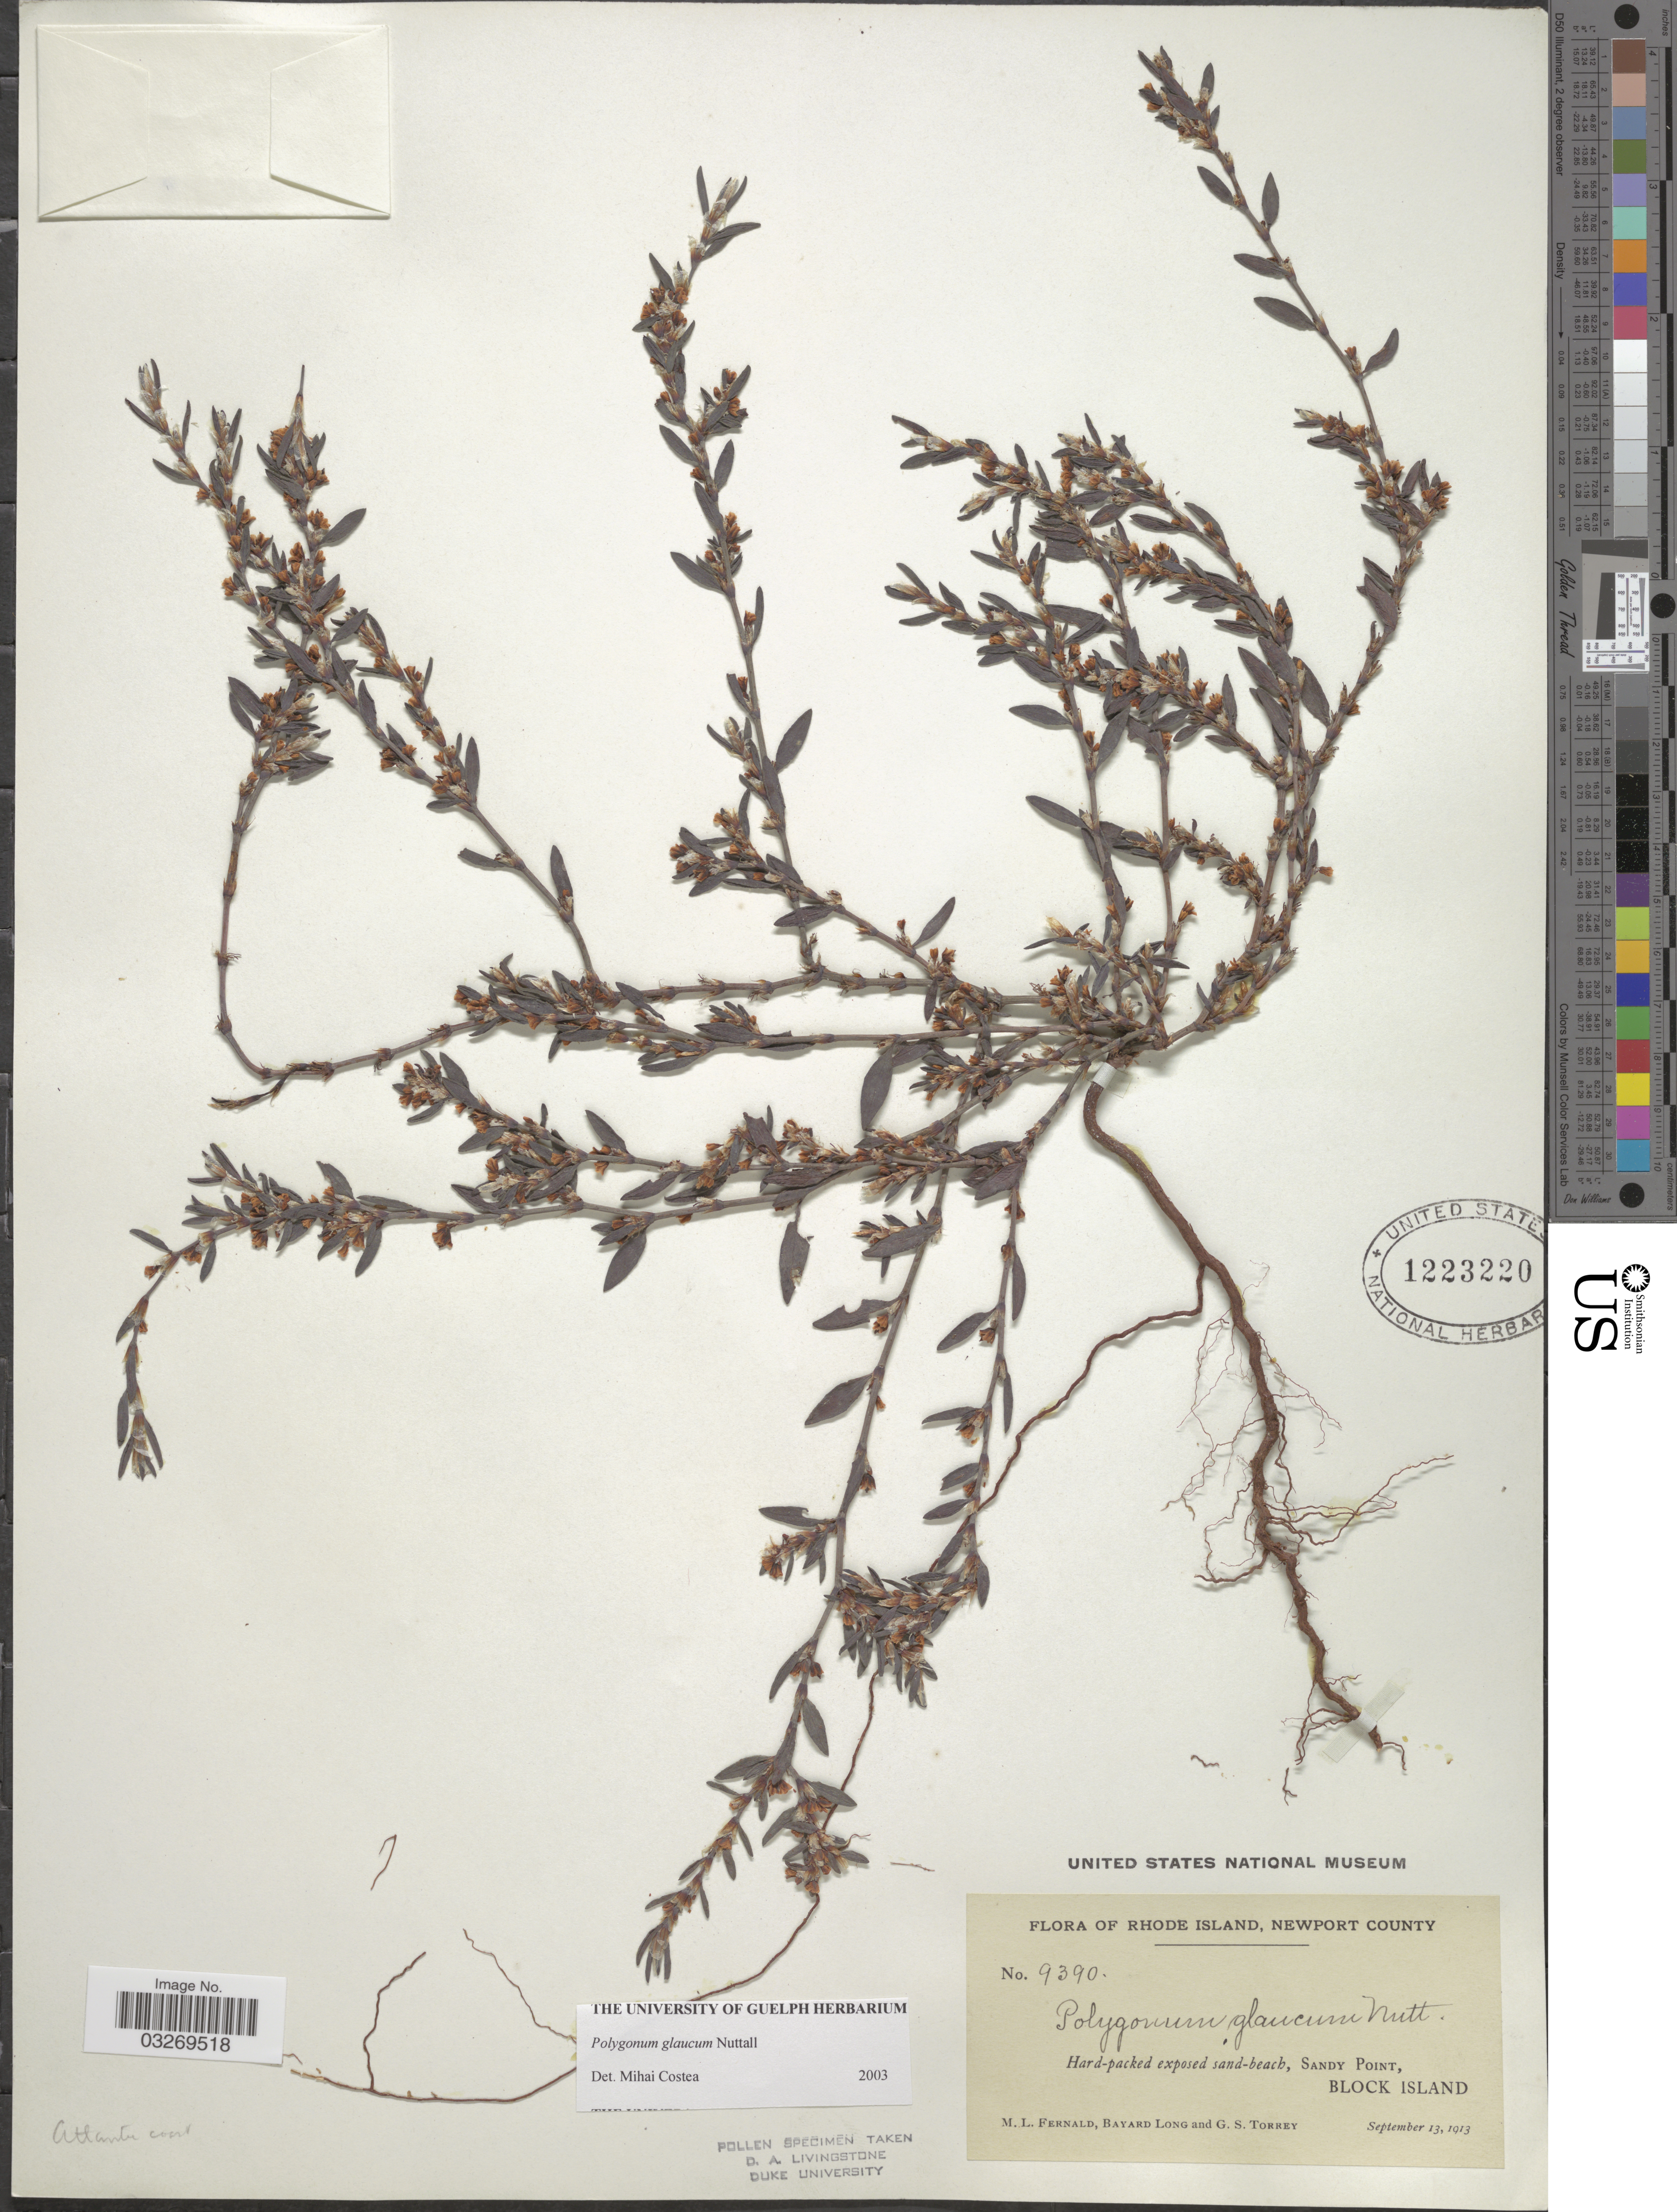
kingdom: Plantae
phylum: Tracheophyta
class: Magnoliopsida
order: Caryophyllales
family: Polygonaceae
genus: Polygonum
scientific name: Polygonum glaucum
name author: Nutt.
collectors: M. L. Fernald, B. Long & G. S. Torrey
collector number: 9390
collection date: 1913-09-13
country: United States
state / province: Rhode Island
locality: Newport County, Sandy Point, Block Island.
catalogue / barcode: US 1223220